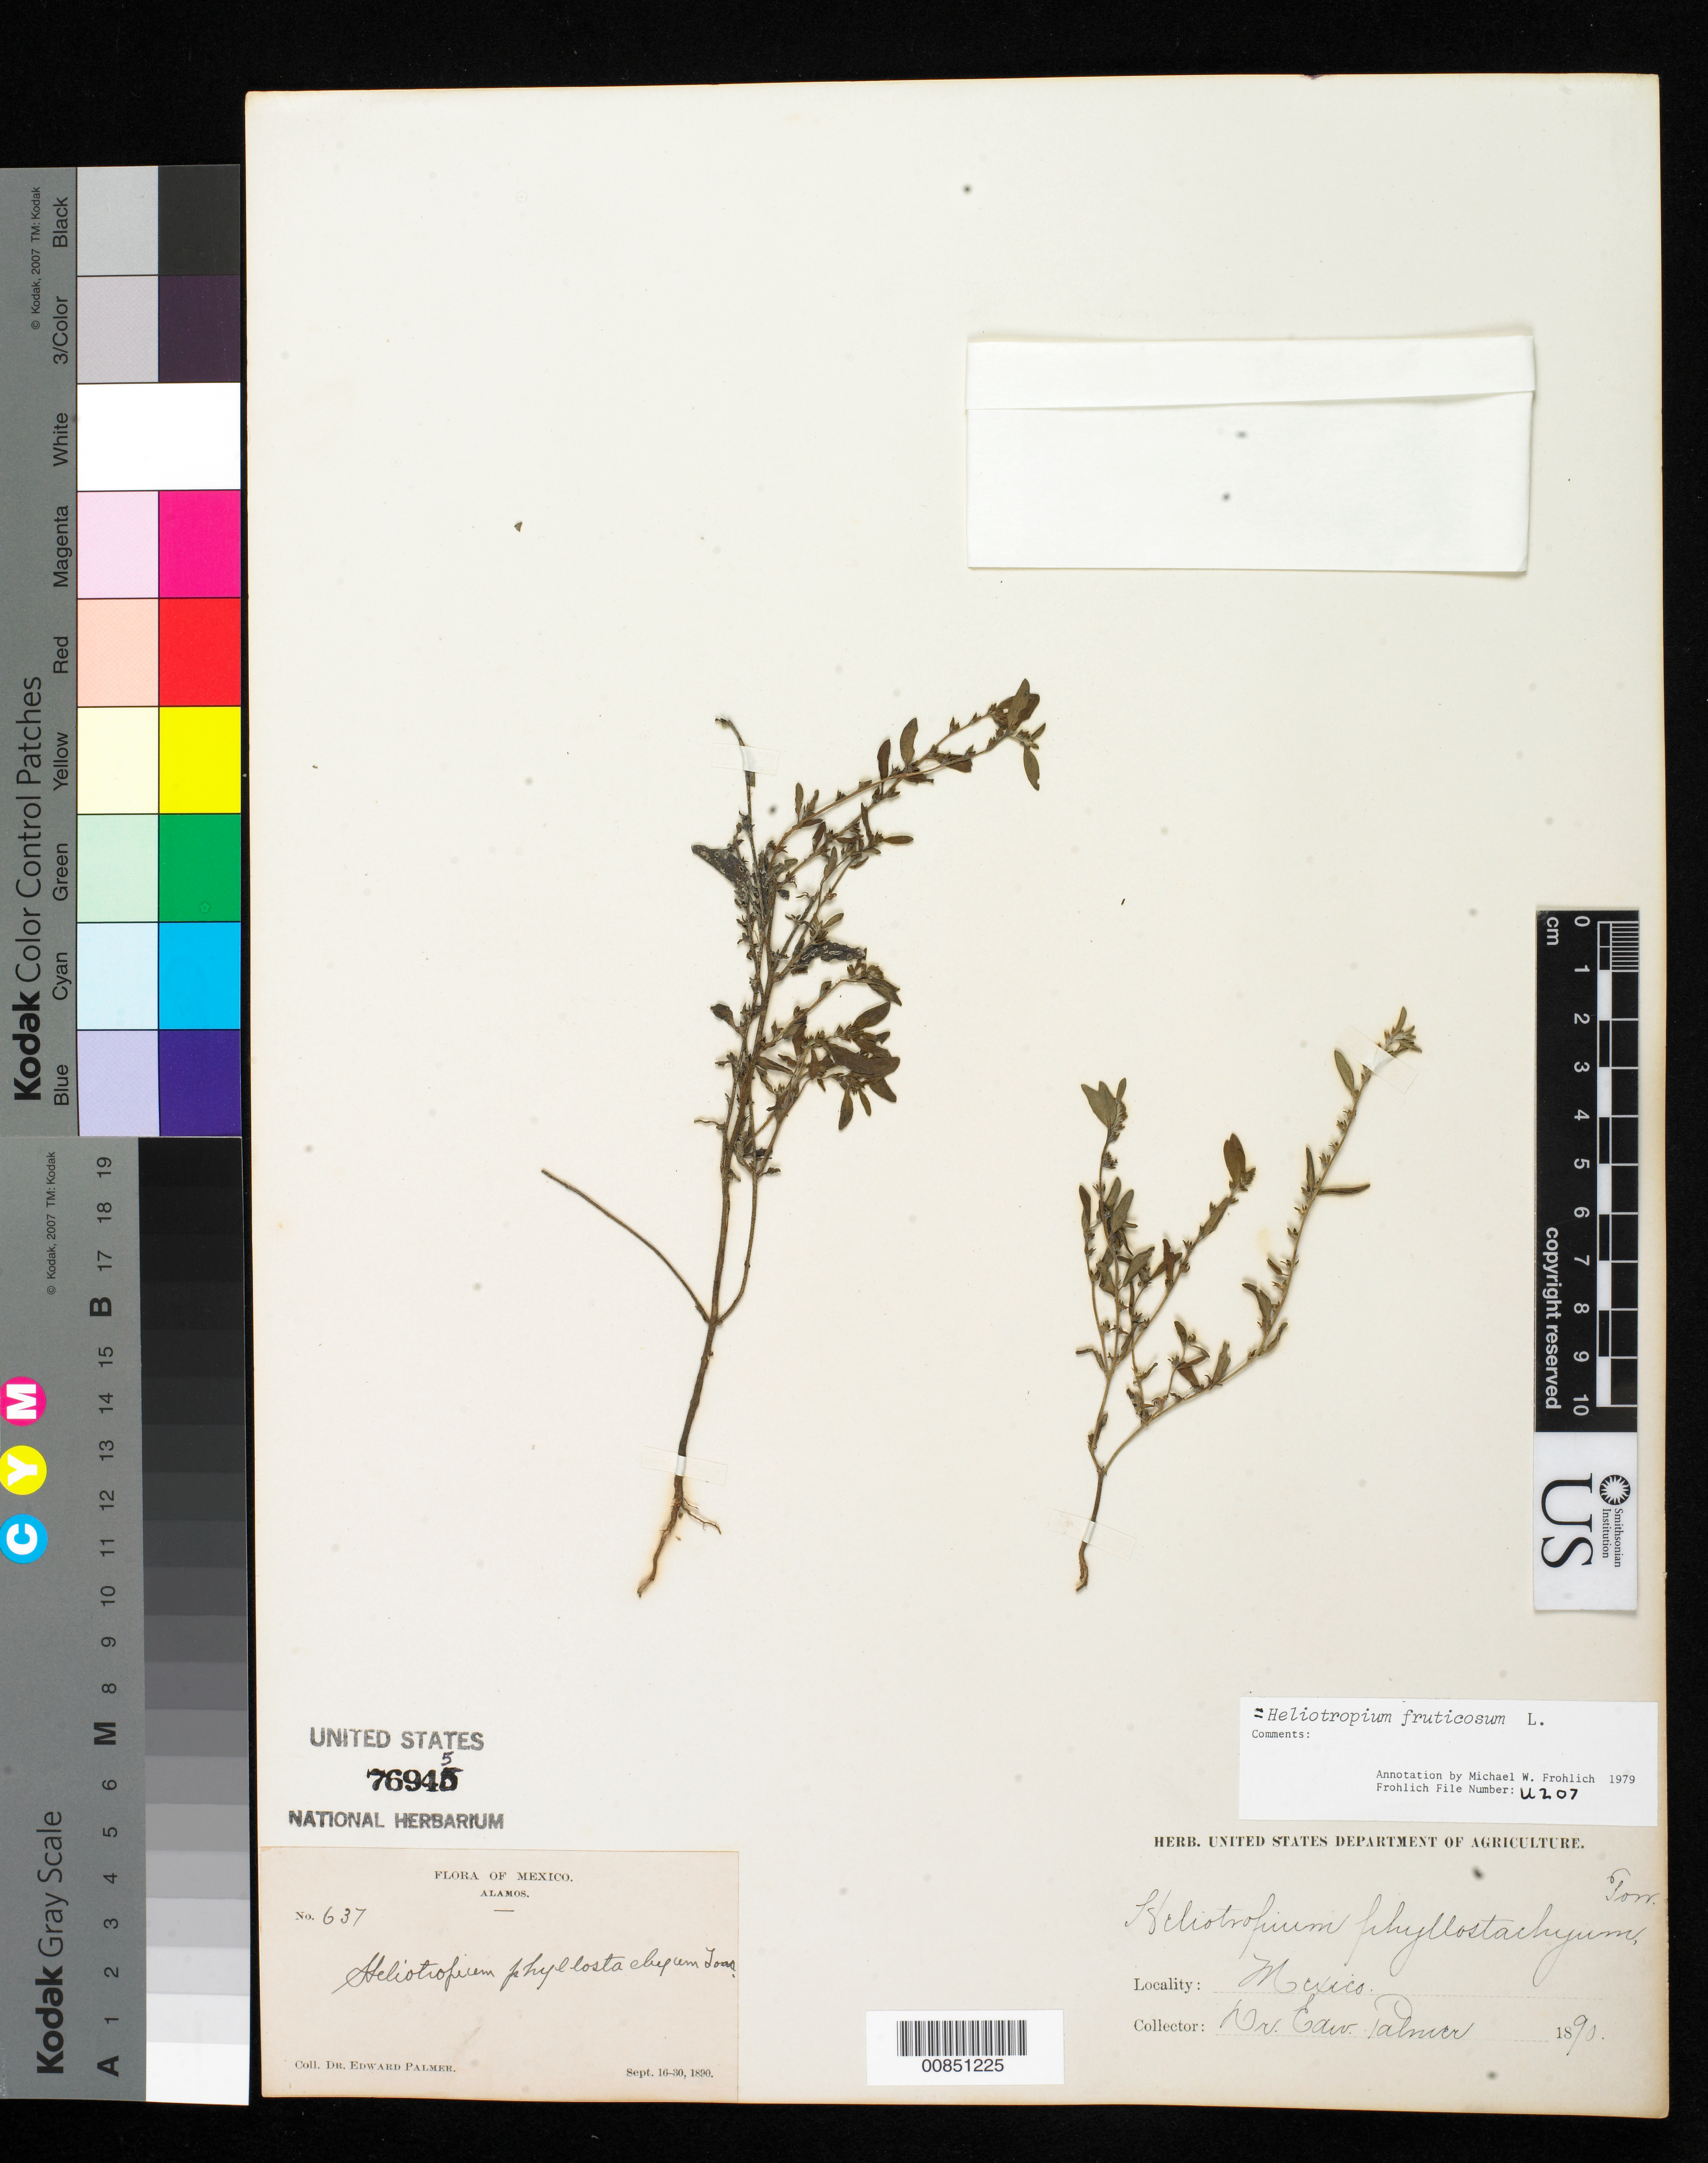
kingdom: Plantae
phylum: Tracheophyta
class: Magnoliopsida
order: Boraginales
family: Heliotropiaceae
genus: Euploca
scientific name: Euploca fruticosa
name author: (L.) J.I.M. Melo & Semir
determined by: Feuillet, C.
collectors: E. Palmer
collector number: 637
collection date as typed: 16 Sep 1890 to 30 Sep 1890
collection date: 1890-09-16/1890-09-30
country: Mexico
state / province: Sonora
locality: Alamos, Sonora.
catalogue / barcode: US 76945